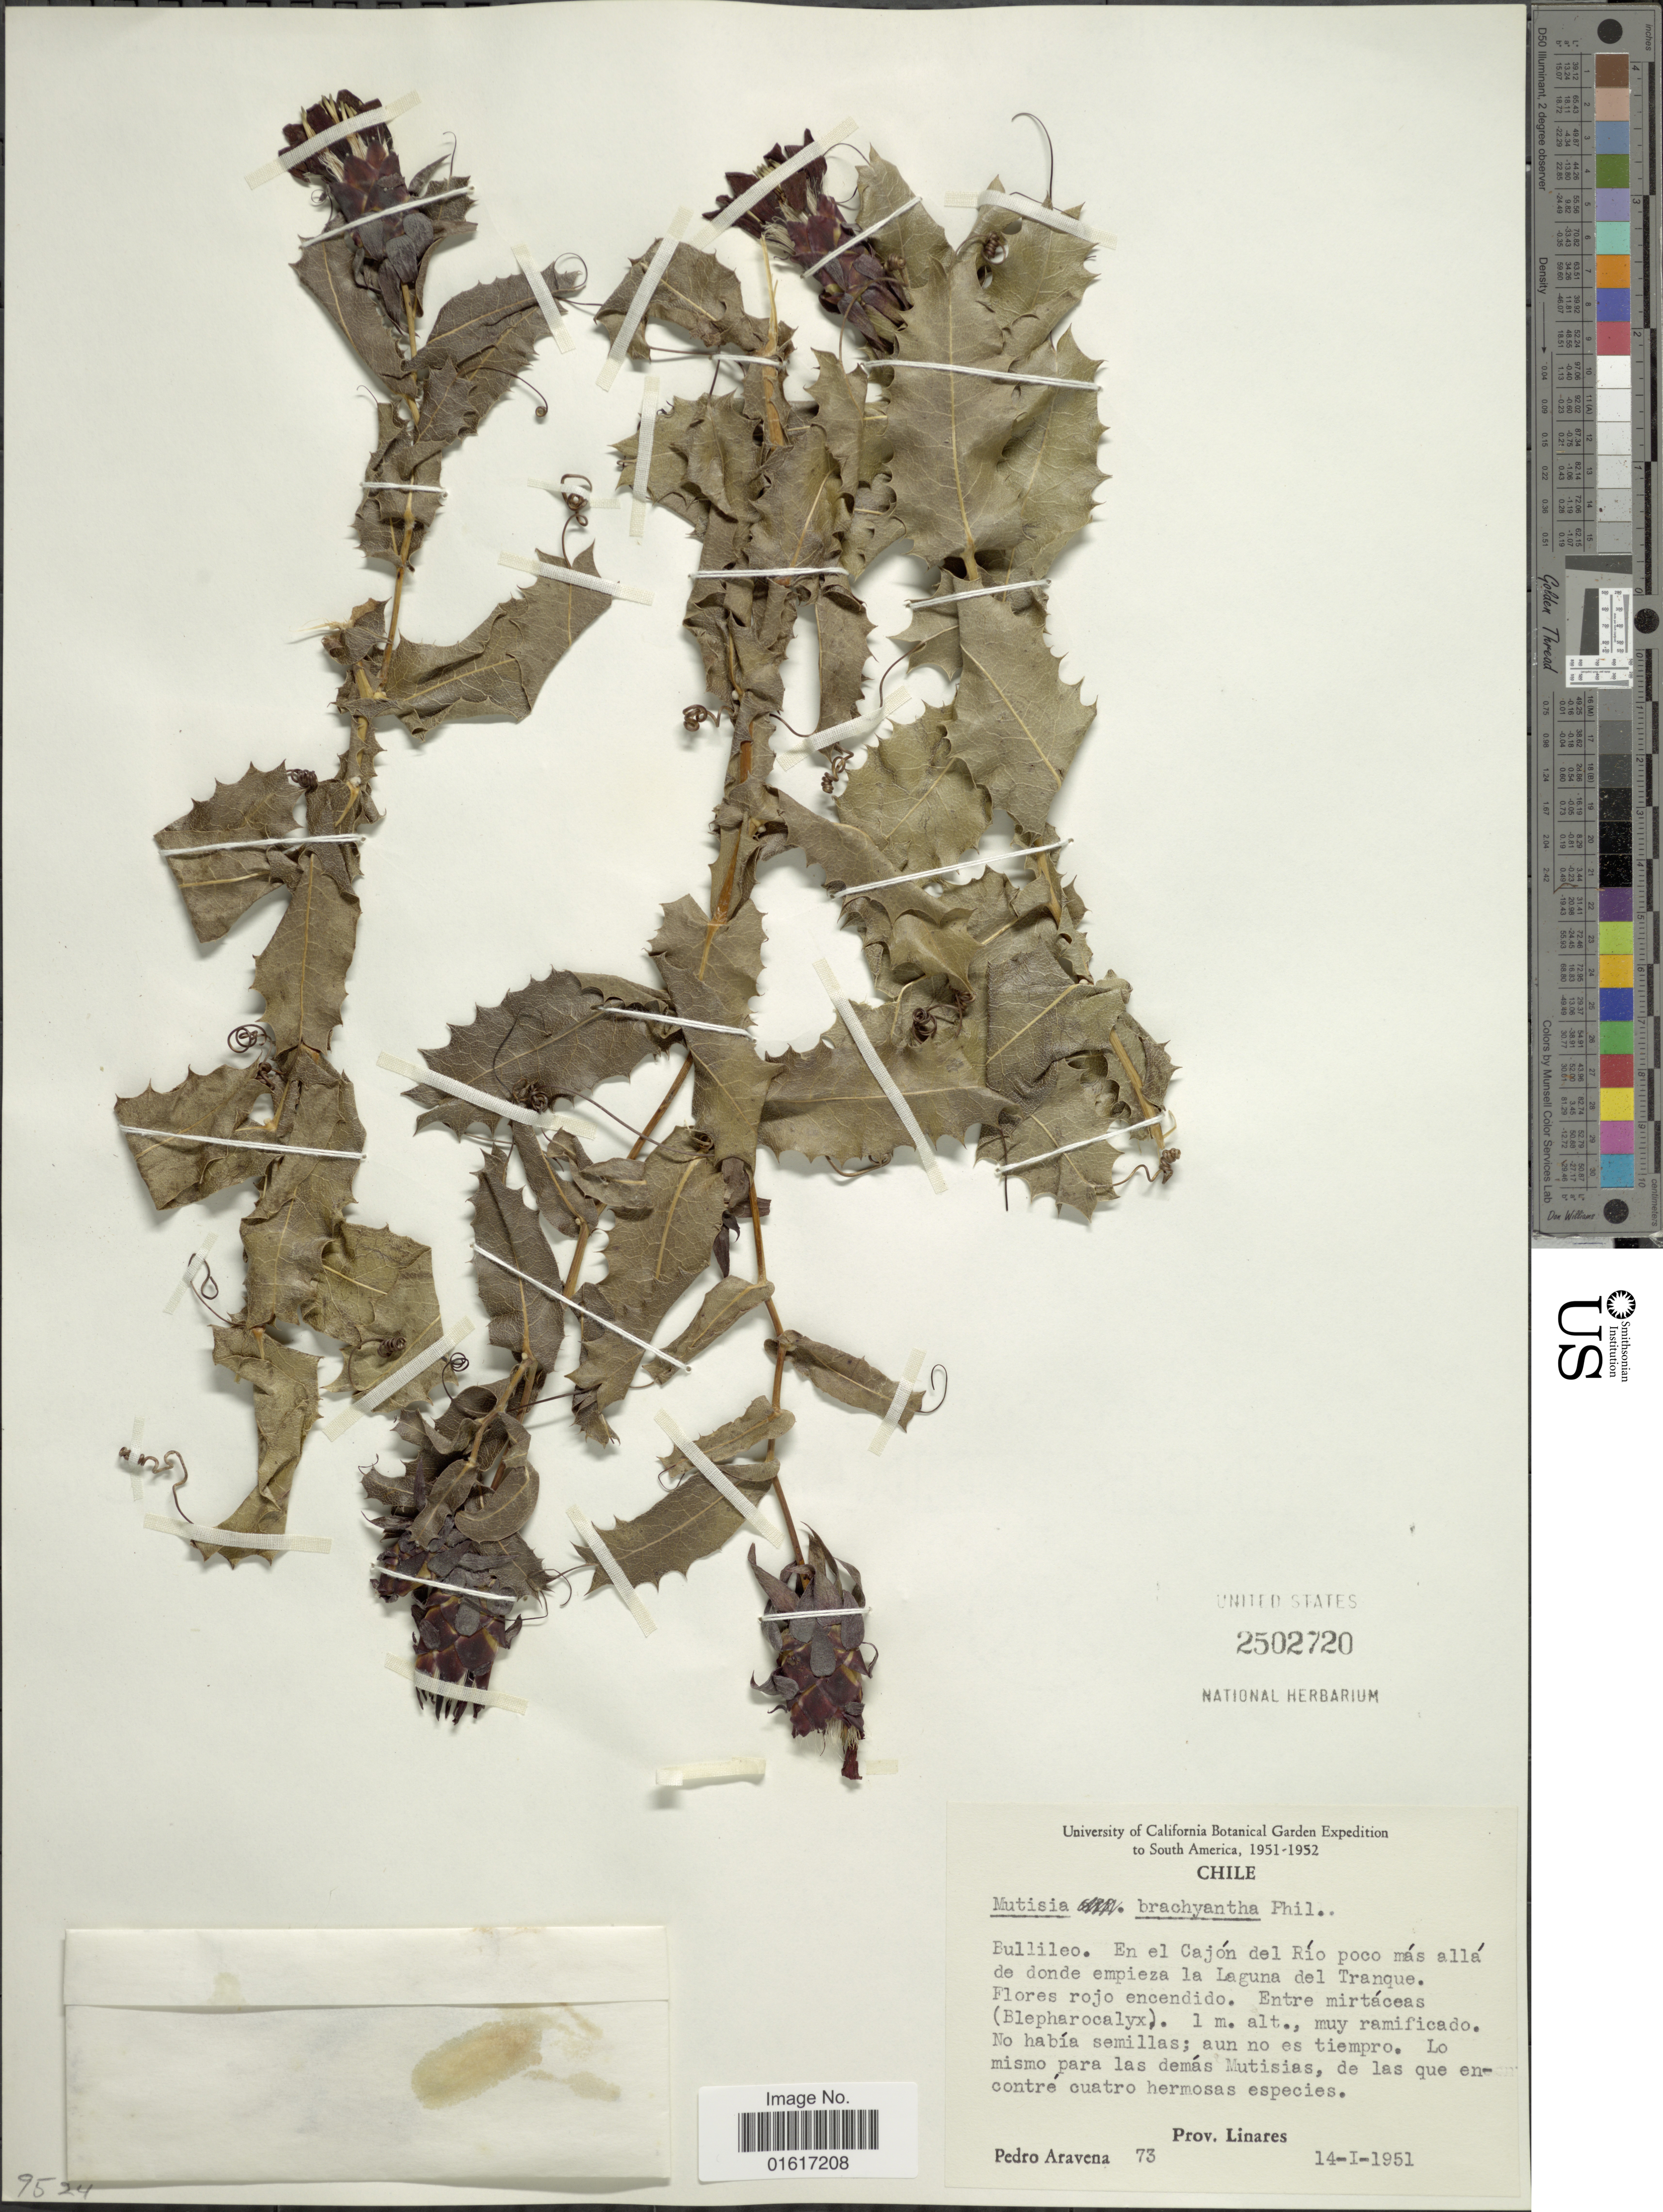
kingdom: Plantae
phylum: Tracheophyta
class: Magnoliopsida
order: Asterales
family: Asteraceae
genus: Mutisia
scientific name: Mutisia brachyantha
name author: Phil.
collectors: P. Aravena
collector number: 73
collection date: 1951-01-14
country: Chile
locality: Bullileo. En el Cajón del Río poco más allá de donde empieza la Laguna del Tranque. Prov. Linares.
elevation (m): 1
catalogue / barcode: US 2502720